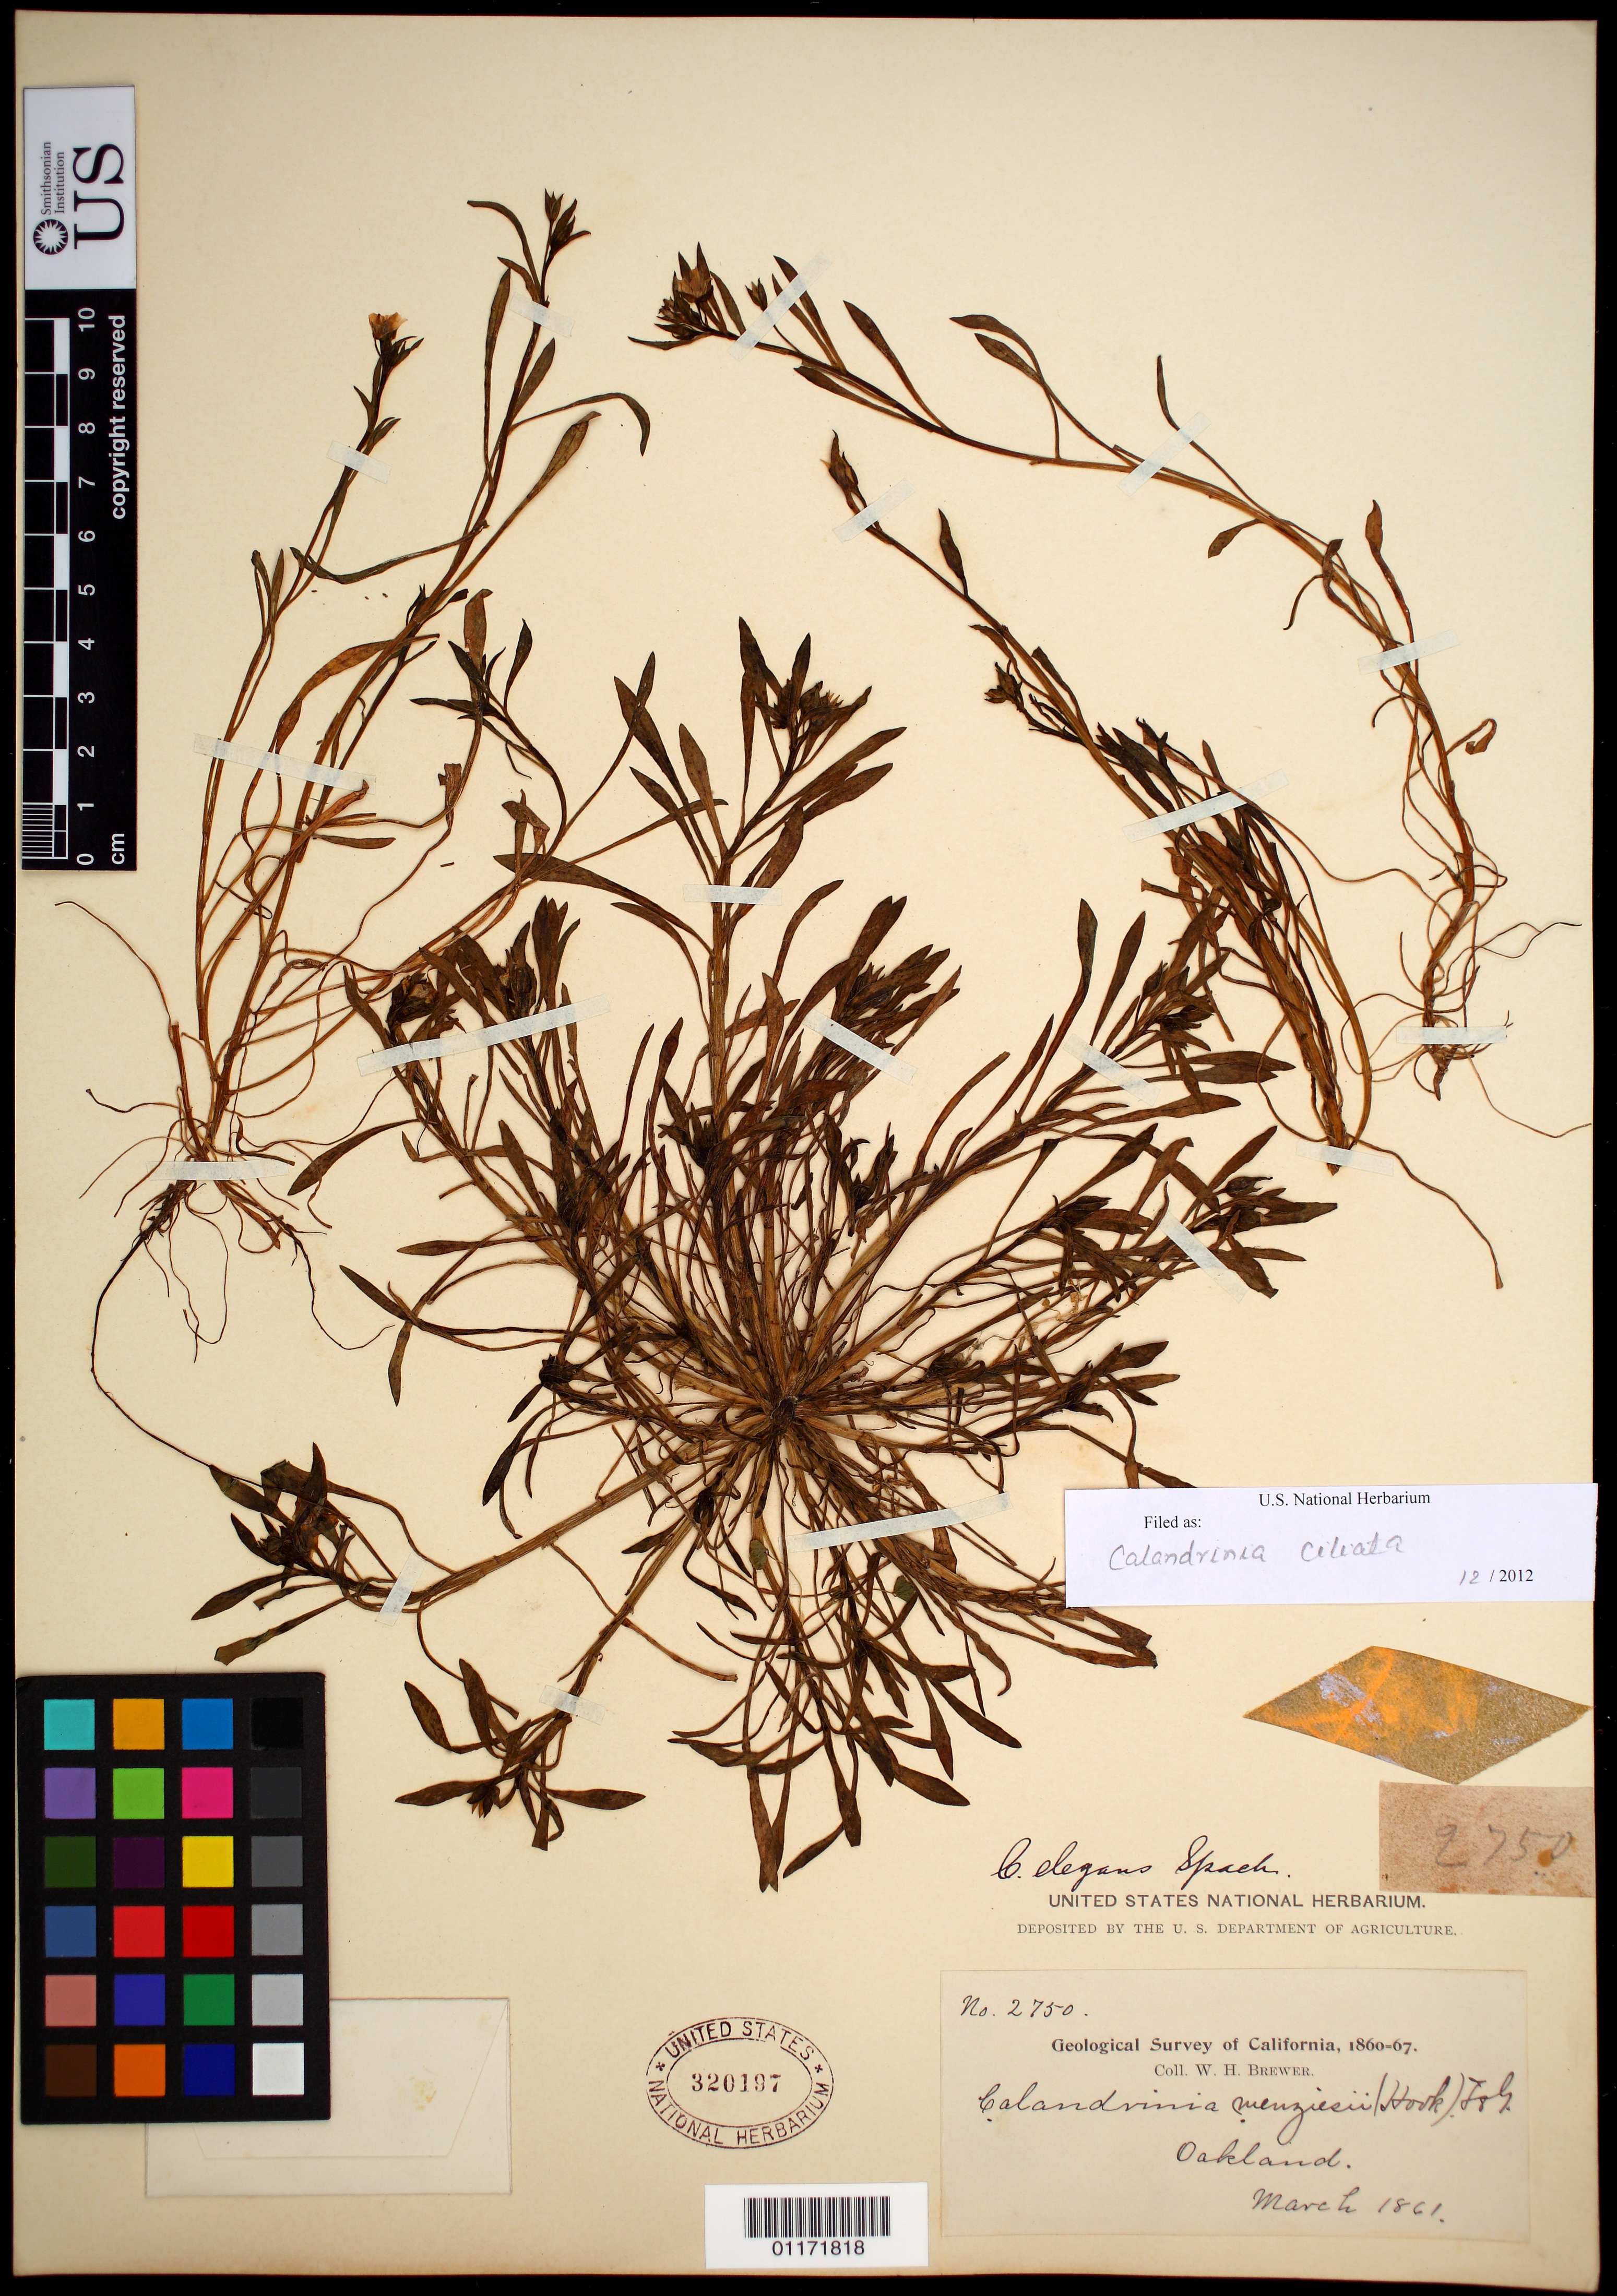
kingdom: Plantae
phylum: Tracheophyta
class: Magnoliopsida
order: Caryophyllales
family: Montiaceae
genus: Calandrinia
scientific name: Calandrinia ciliata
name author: (Ruiz & Pav.) DC.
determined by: Strong, Mark T., (BOT), Smithsonian Institution - National Museum of Natural History (UNITED STATES)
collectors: W. H. Brewer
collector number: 2750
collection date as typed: Mar 1861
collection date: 1861-03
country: United States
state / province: California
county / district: Alameda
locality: Oakland.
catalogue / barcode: US 320197